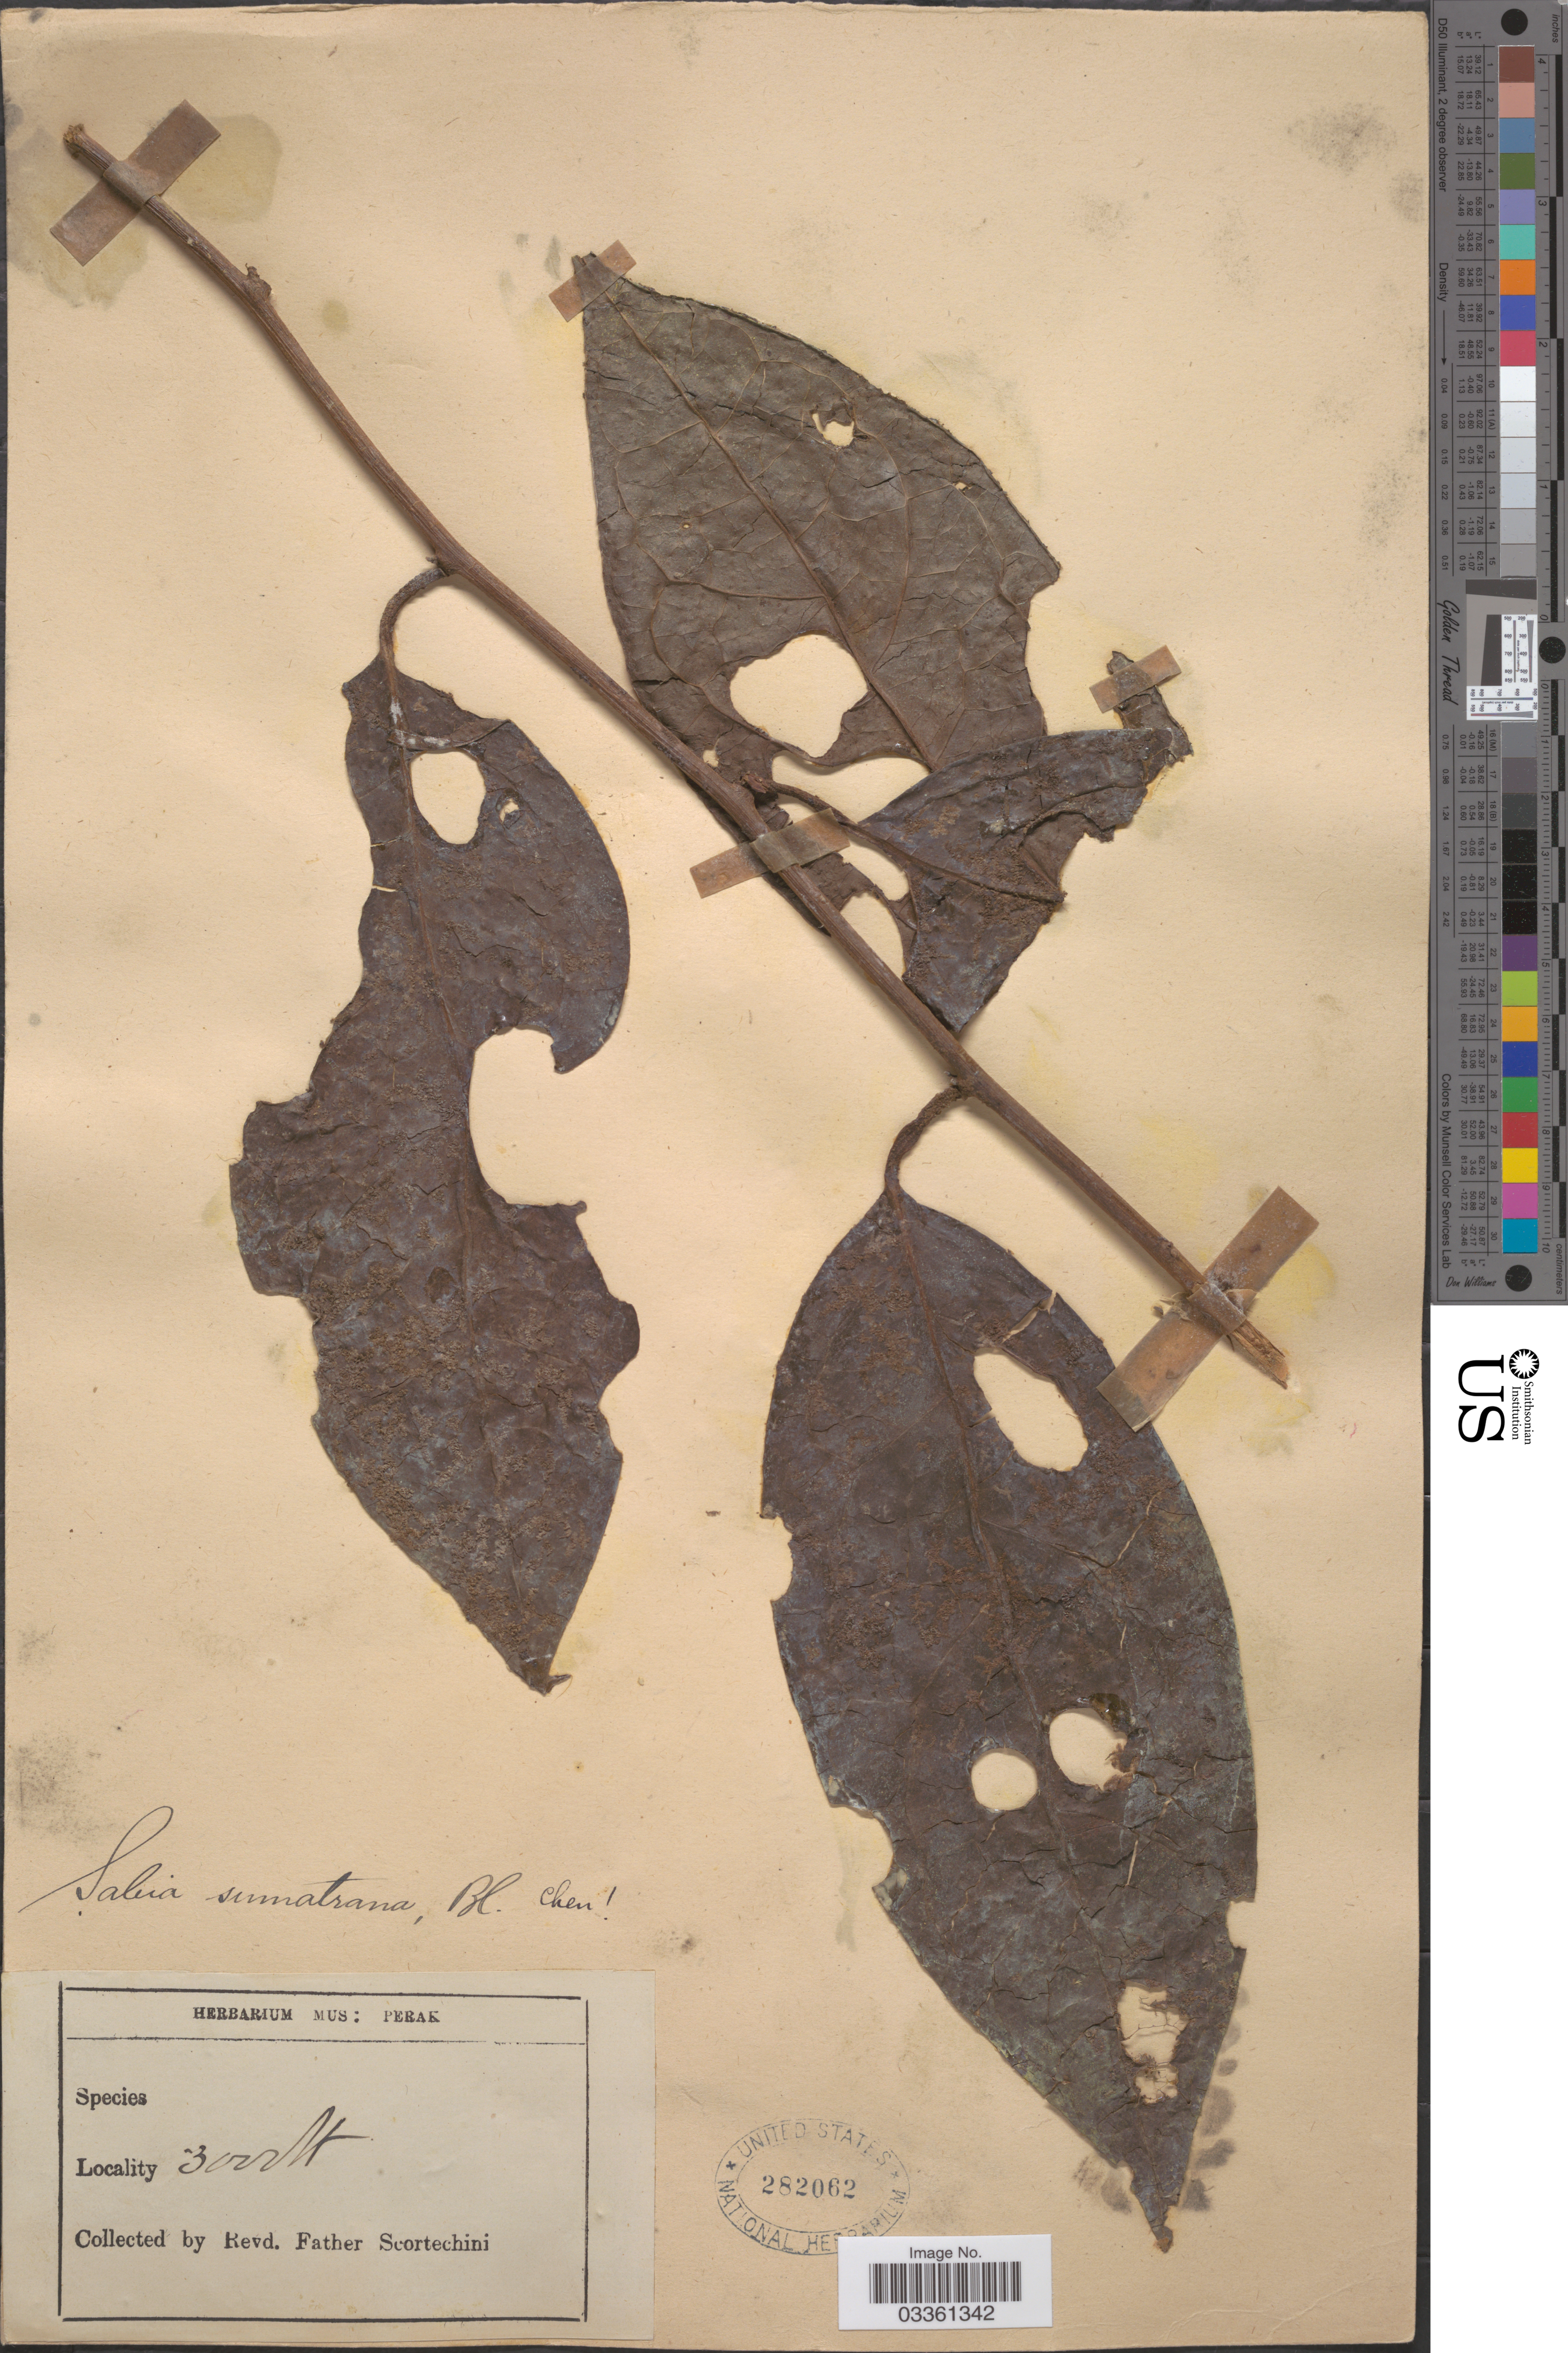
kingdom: Plantae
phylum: Tracheophyta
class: Magnoliopsida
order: Proteales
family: Sabiaceae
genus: Sabia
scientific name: Sabia sumatrana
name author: Blume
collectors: Fr. Scortechini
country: Malaysia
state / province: Perak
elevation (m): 91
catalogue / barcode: US 282062